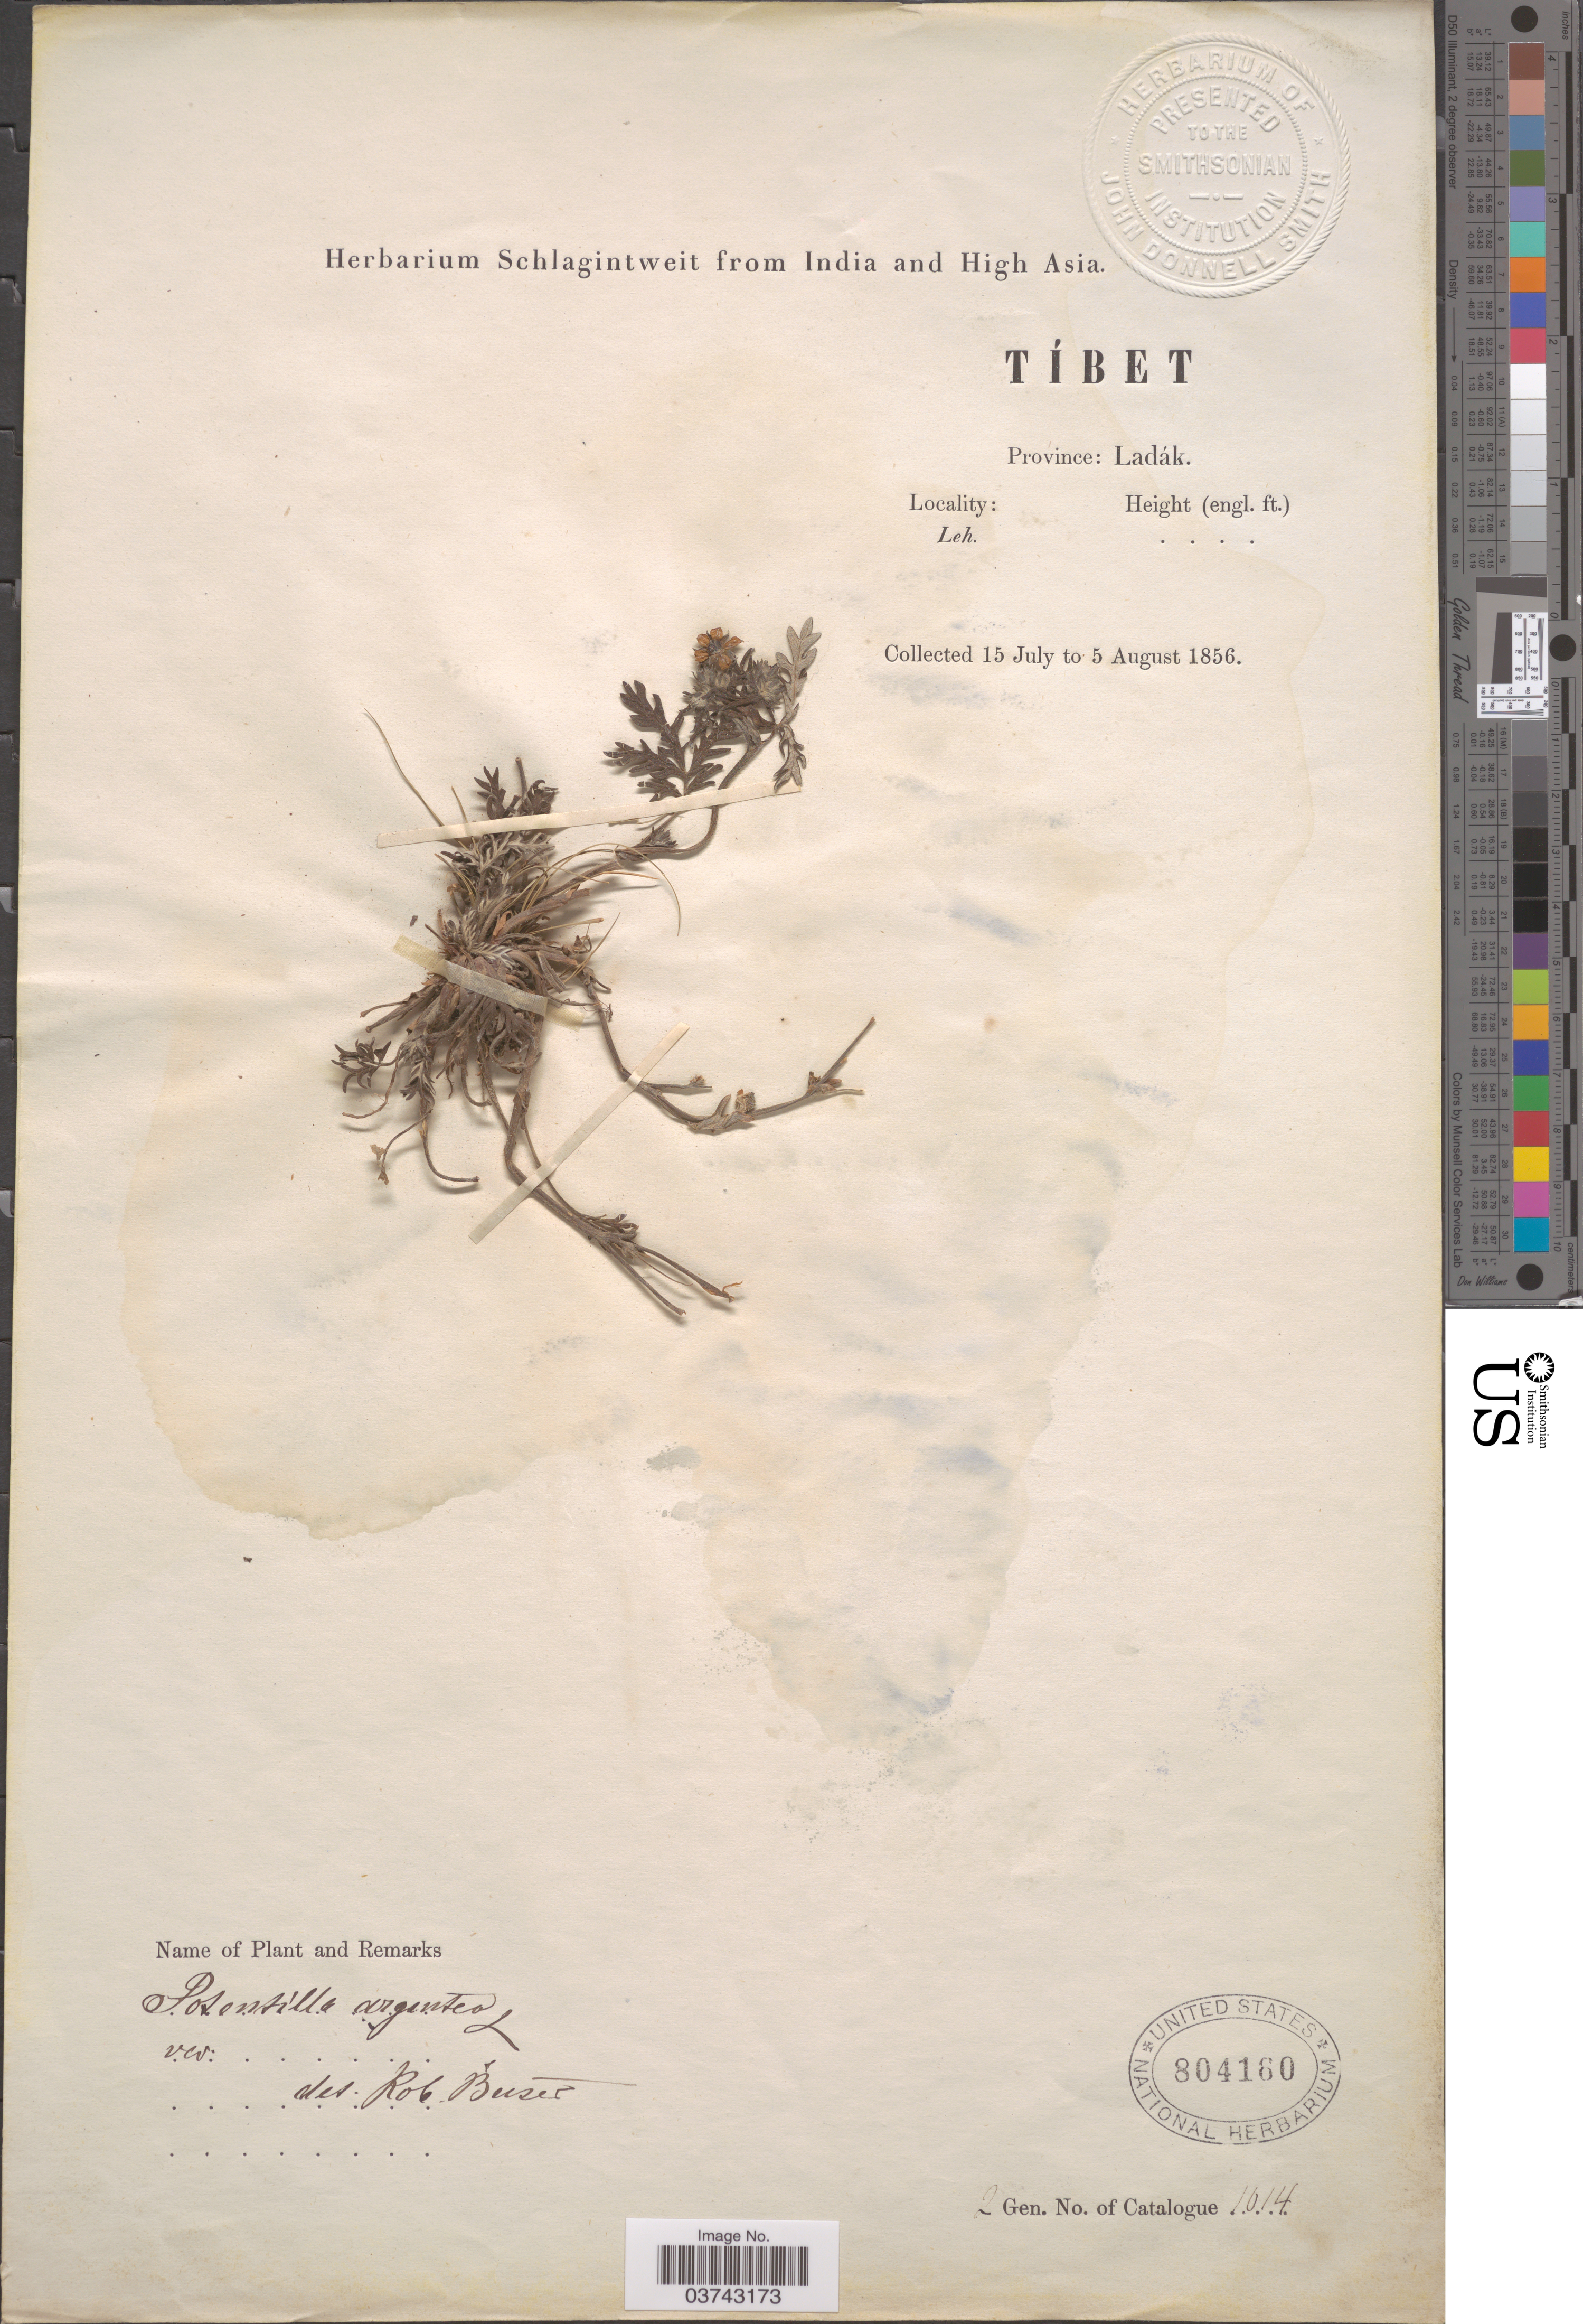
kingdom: Plantae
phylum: Tracheophyta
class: Magnoliopsida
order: Rosales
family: Rosaceae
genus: Potentilla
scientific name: Potentilla argentea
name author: L.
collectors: ex herb. Schlagintweit from India and High Asia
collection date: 1856-07-15/1856-08-05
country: India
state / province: Ladakh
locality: Tíbet. Province: Ladák. Leh.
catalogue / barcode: US 804160